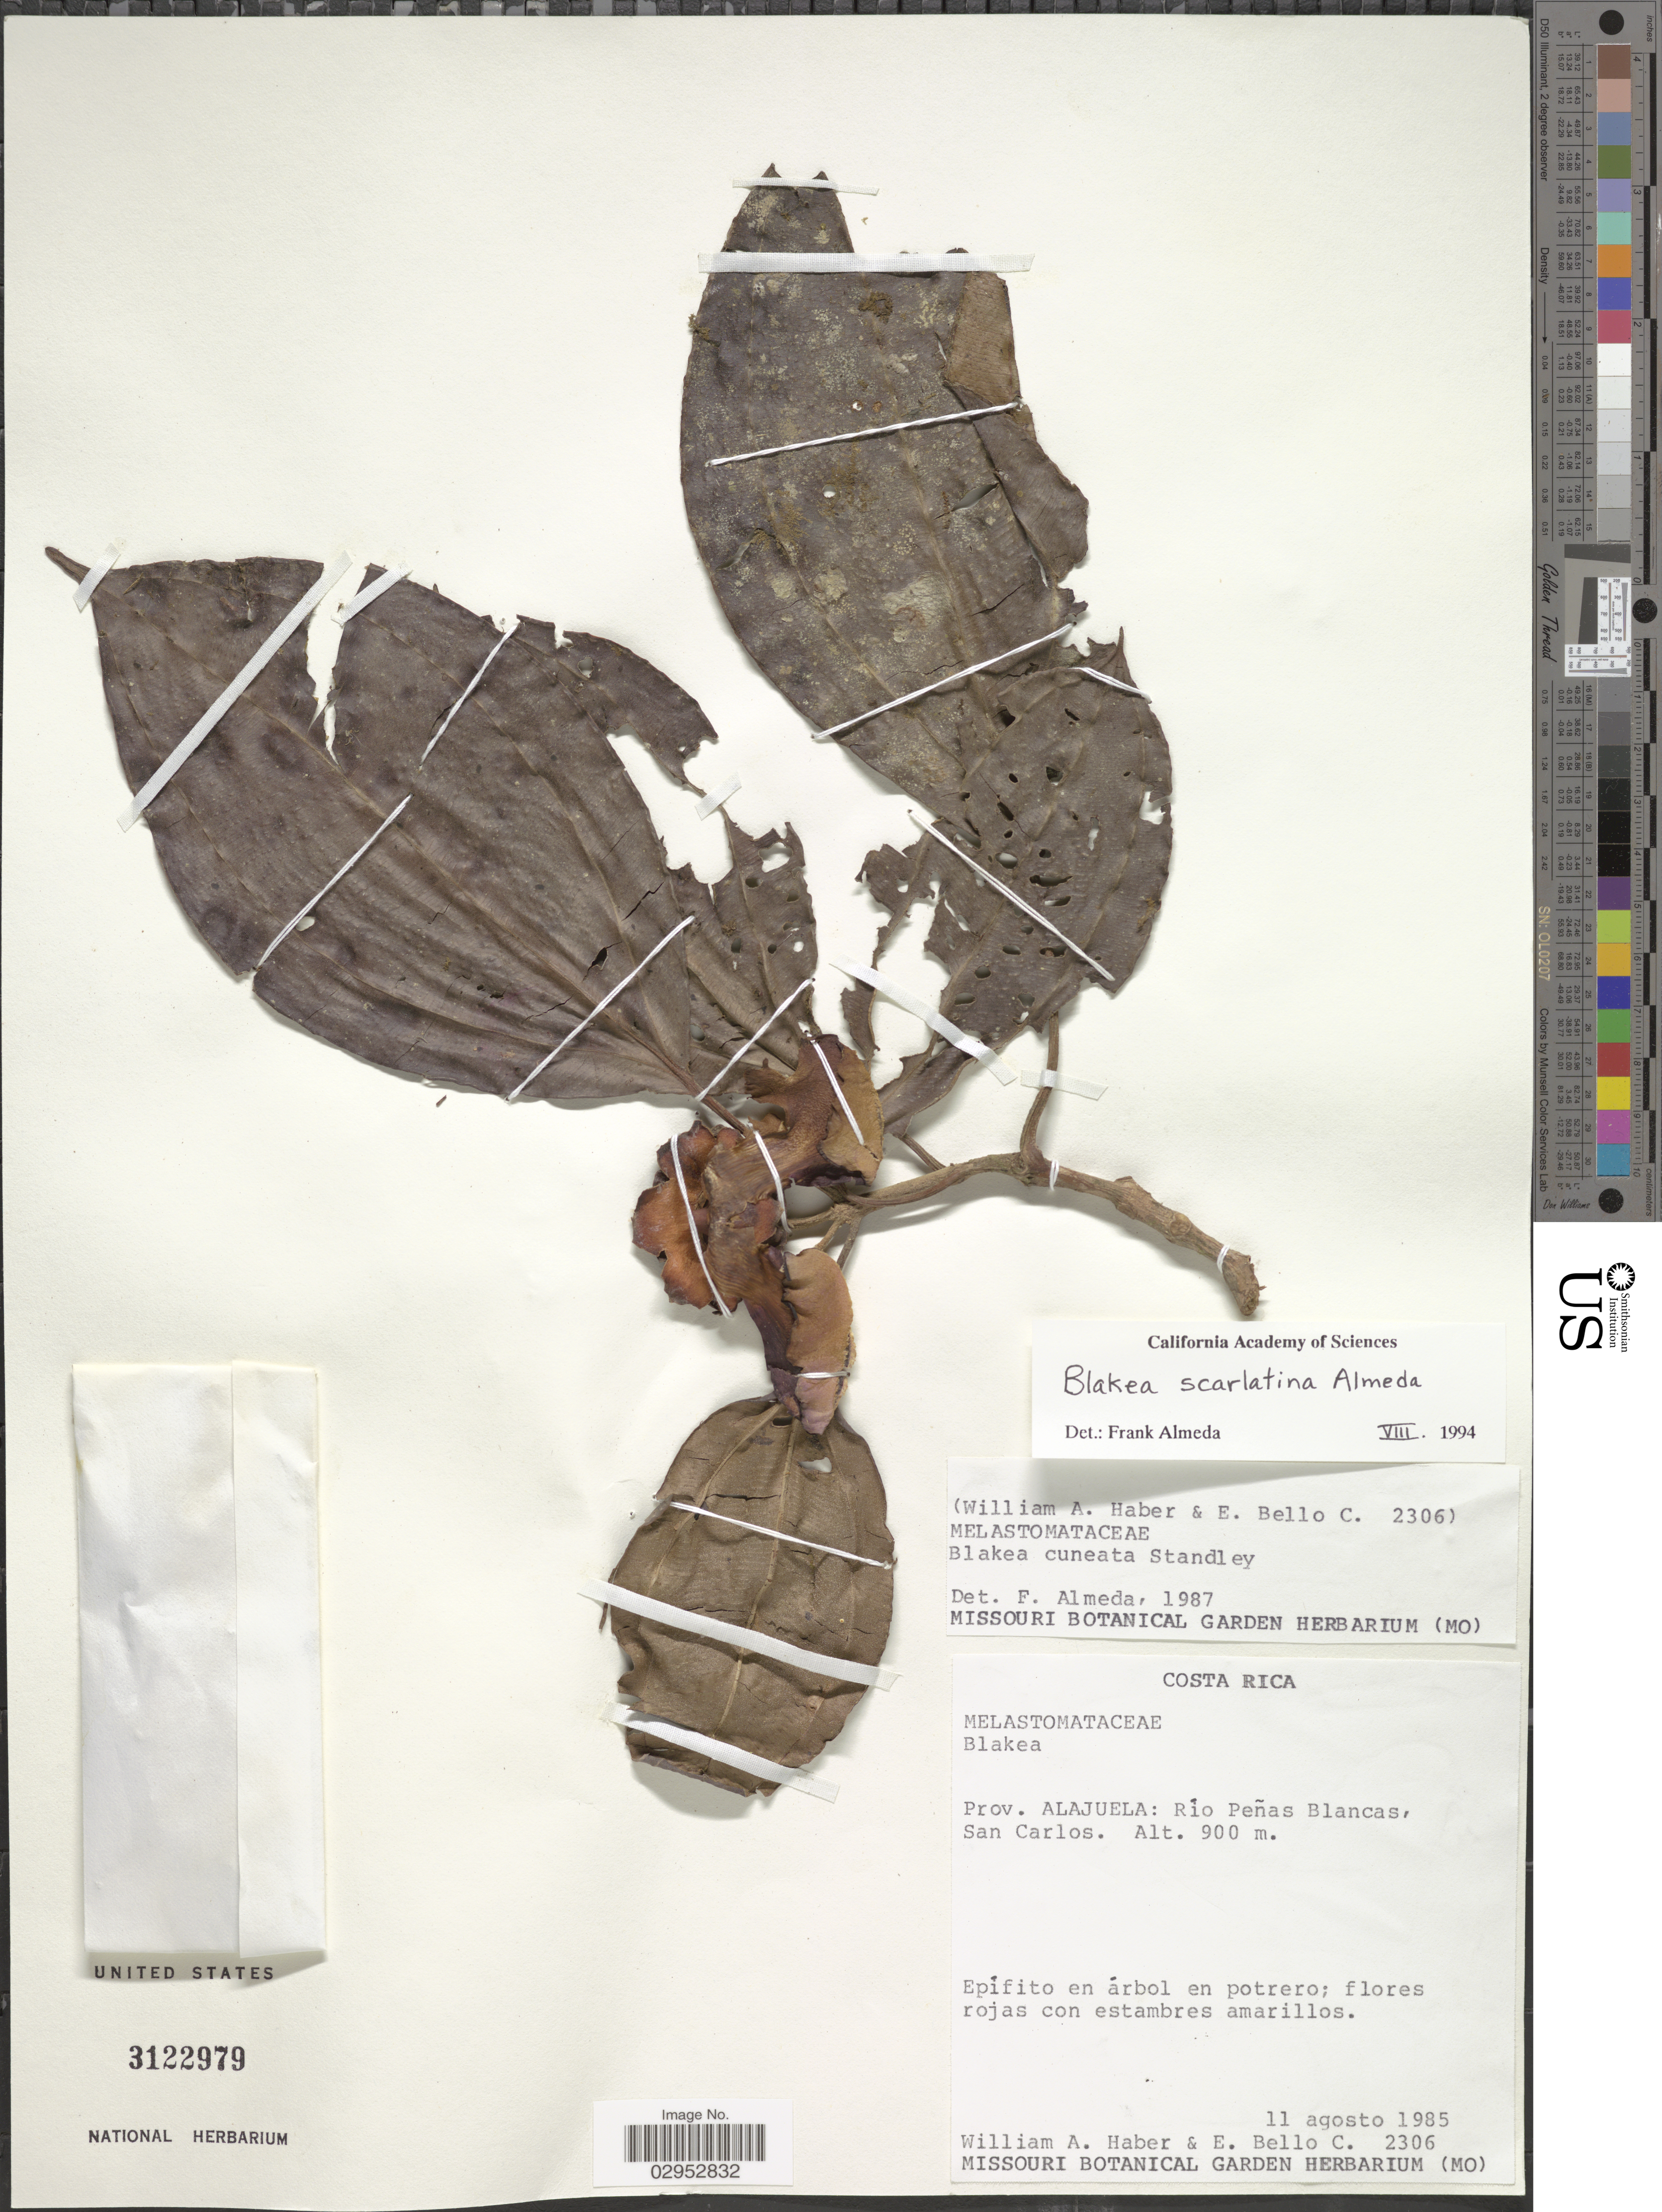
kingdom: Plantae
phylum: Tracheophyta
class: Magnoliopsida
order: Myrtales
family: Melastomataceae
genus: Blakea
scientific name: Blakea scarlatina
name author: Almeda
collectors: W. A. Haber & E. Bello C.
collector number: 2306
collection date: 1985-08-11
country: Costa Rica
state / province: Alajuela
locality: Prov. Alajuela: Río Peñas Blancas, San Carlos.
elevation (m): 900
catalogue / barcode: US 3122979